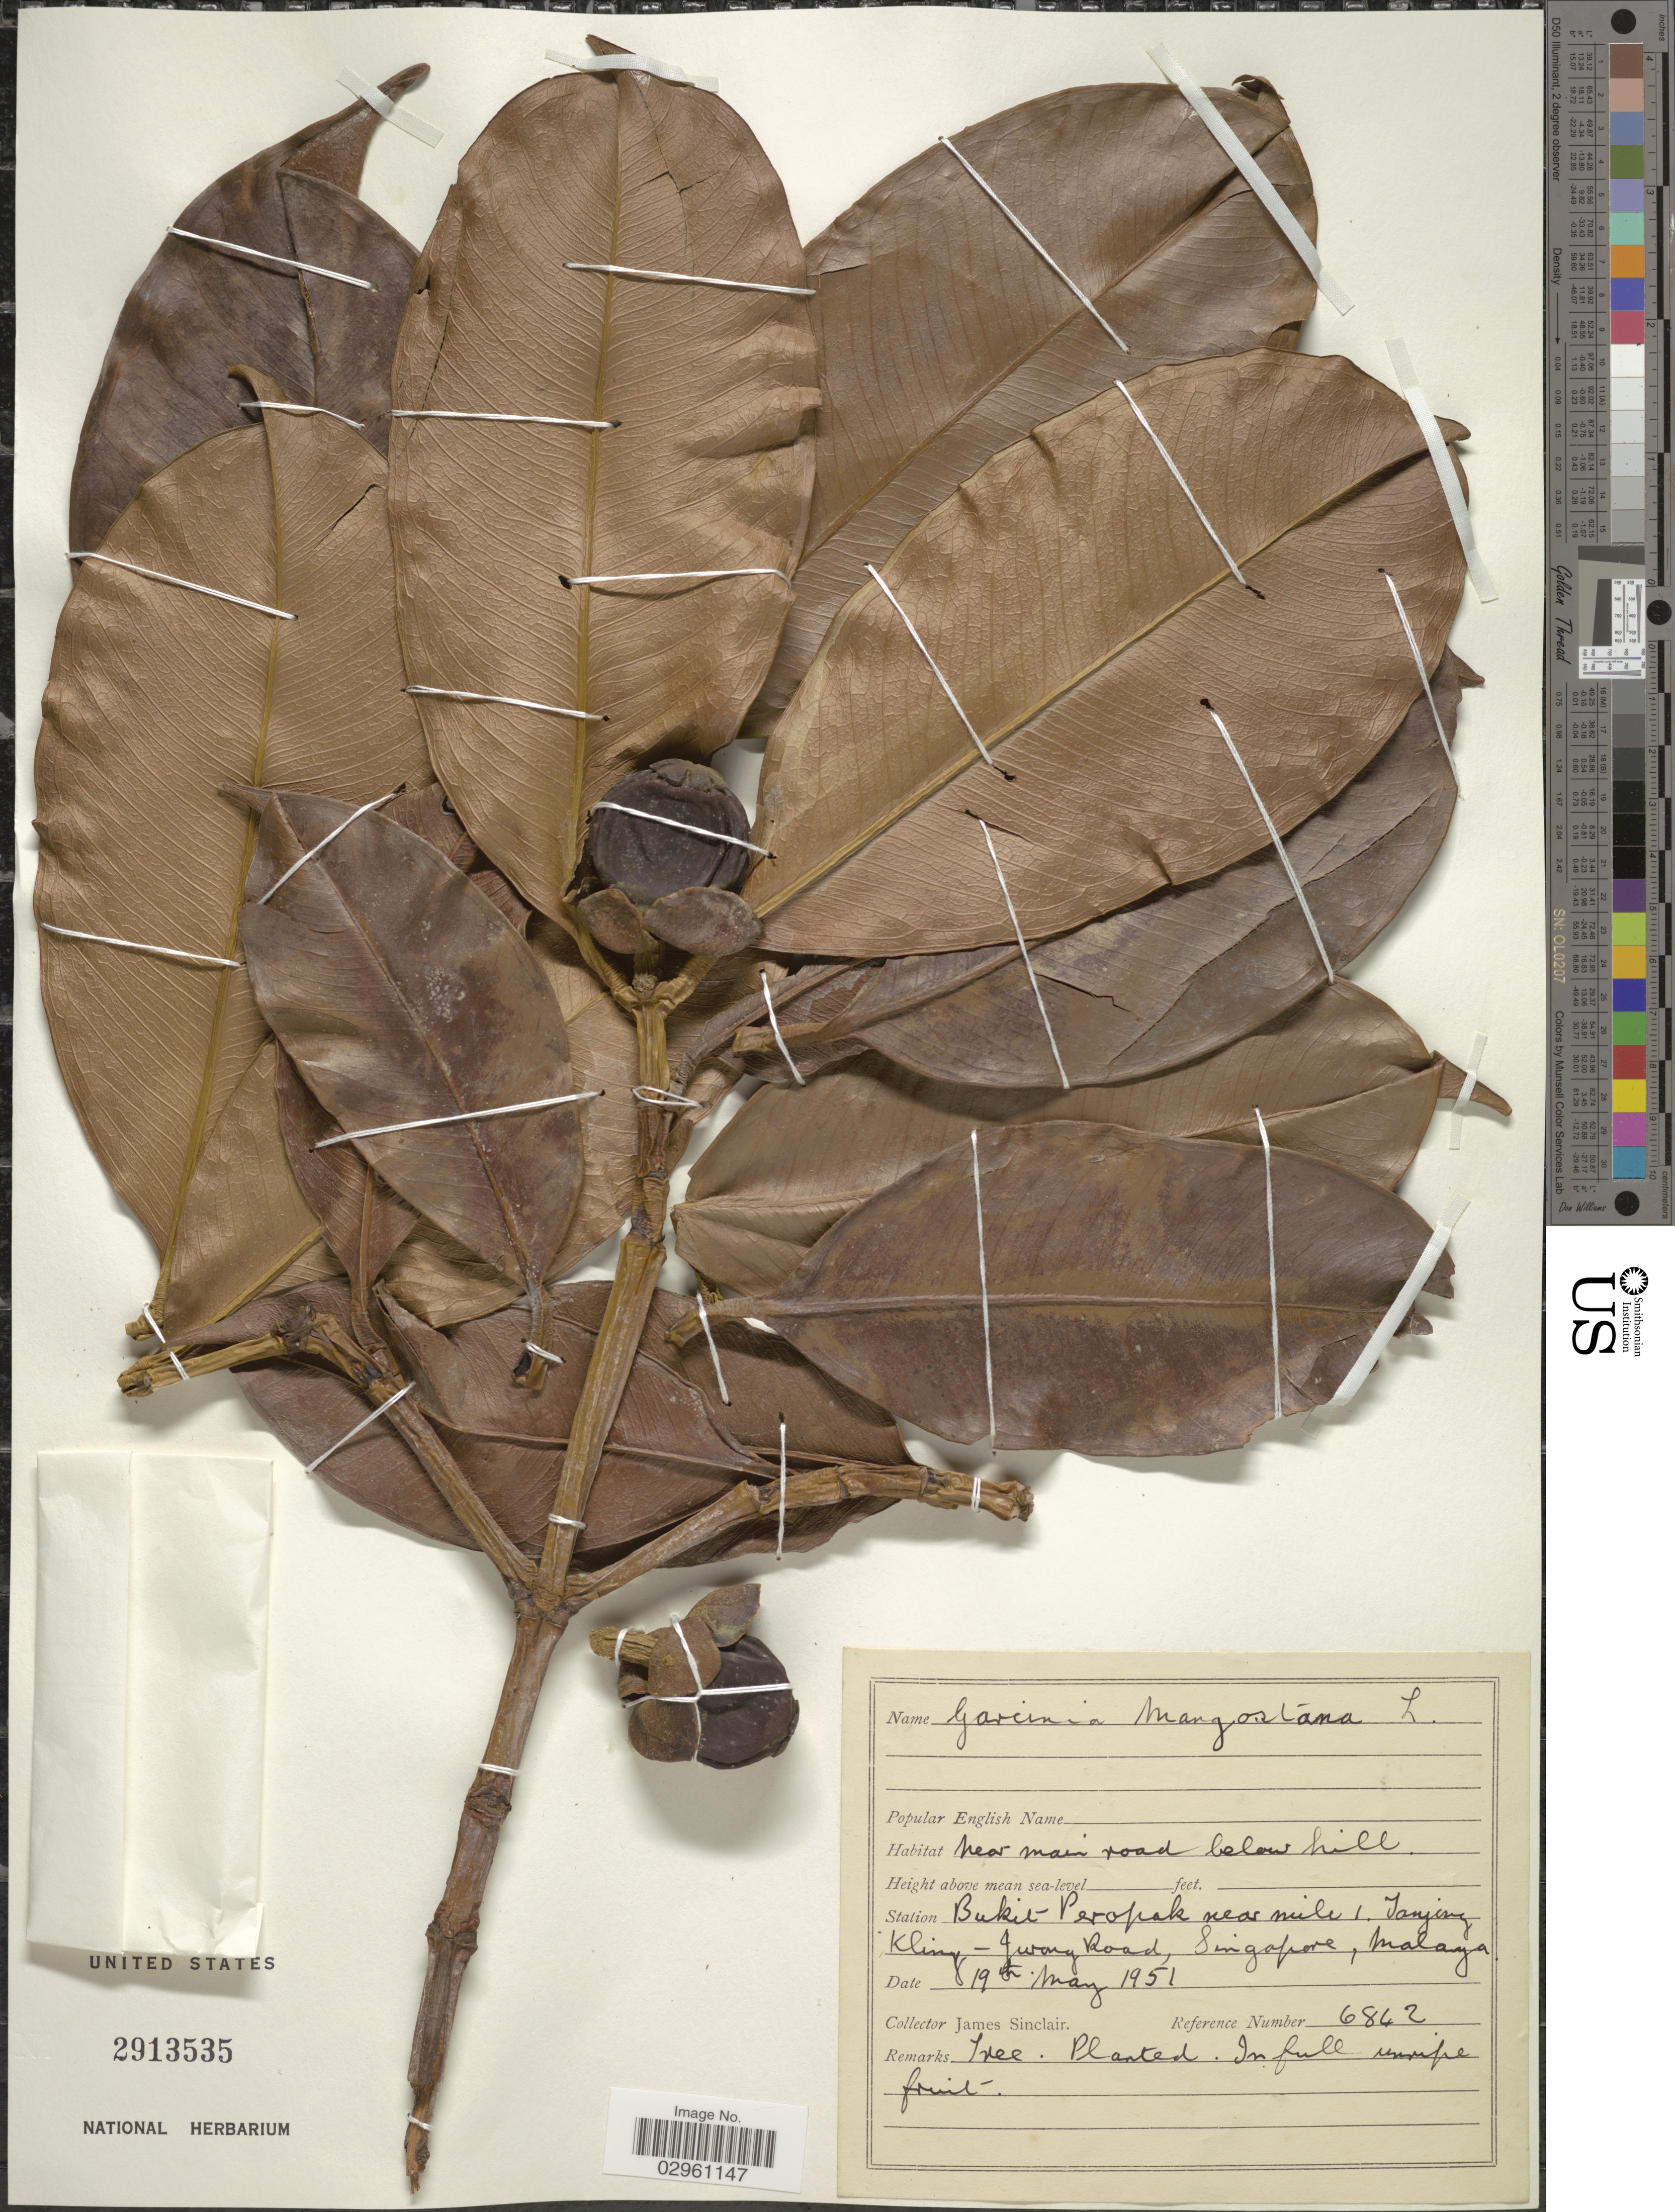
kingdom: Plantae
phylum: Tracheophyta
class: Magnoliopsida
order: Malpighiales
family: Clusiaceae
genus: Garcinia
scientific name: Garcinia mangostana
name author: L.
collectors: J. Sinclair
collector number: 6842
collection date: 1951-05-19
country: Singapore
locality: Station Bukit-Peropak near mile 1. Ianjong Kling-Jwang Road, Singapore, Malaya.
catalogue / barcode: US 2913535